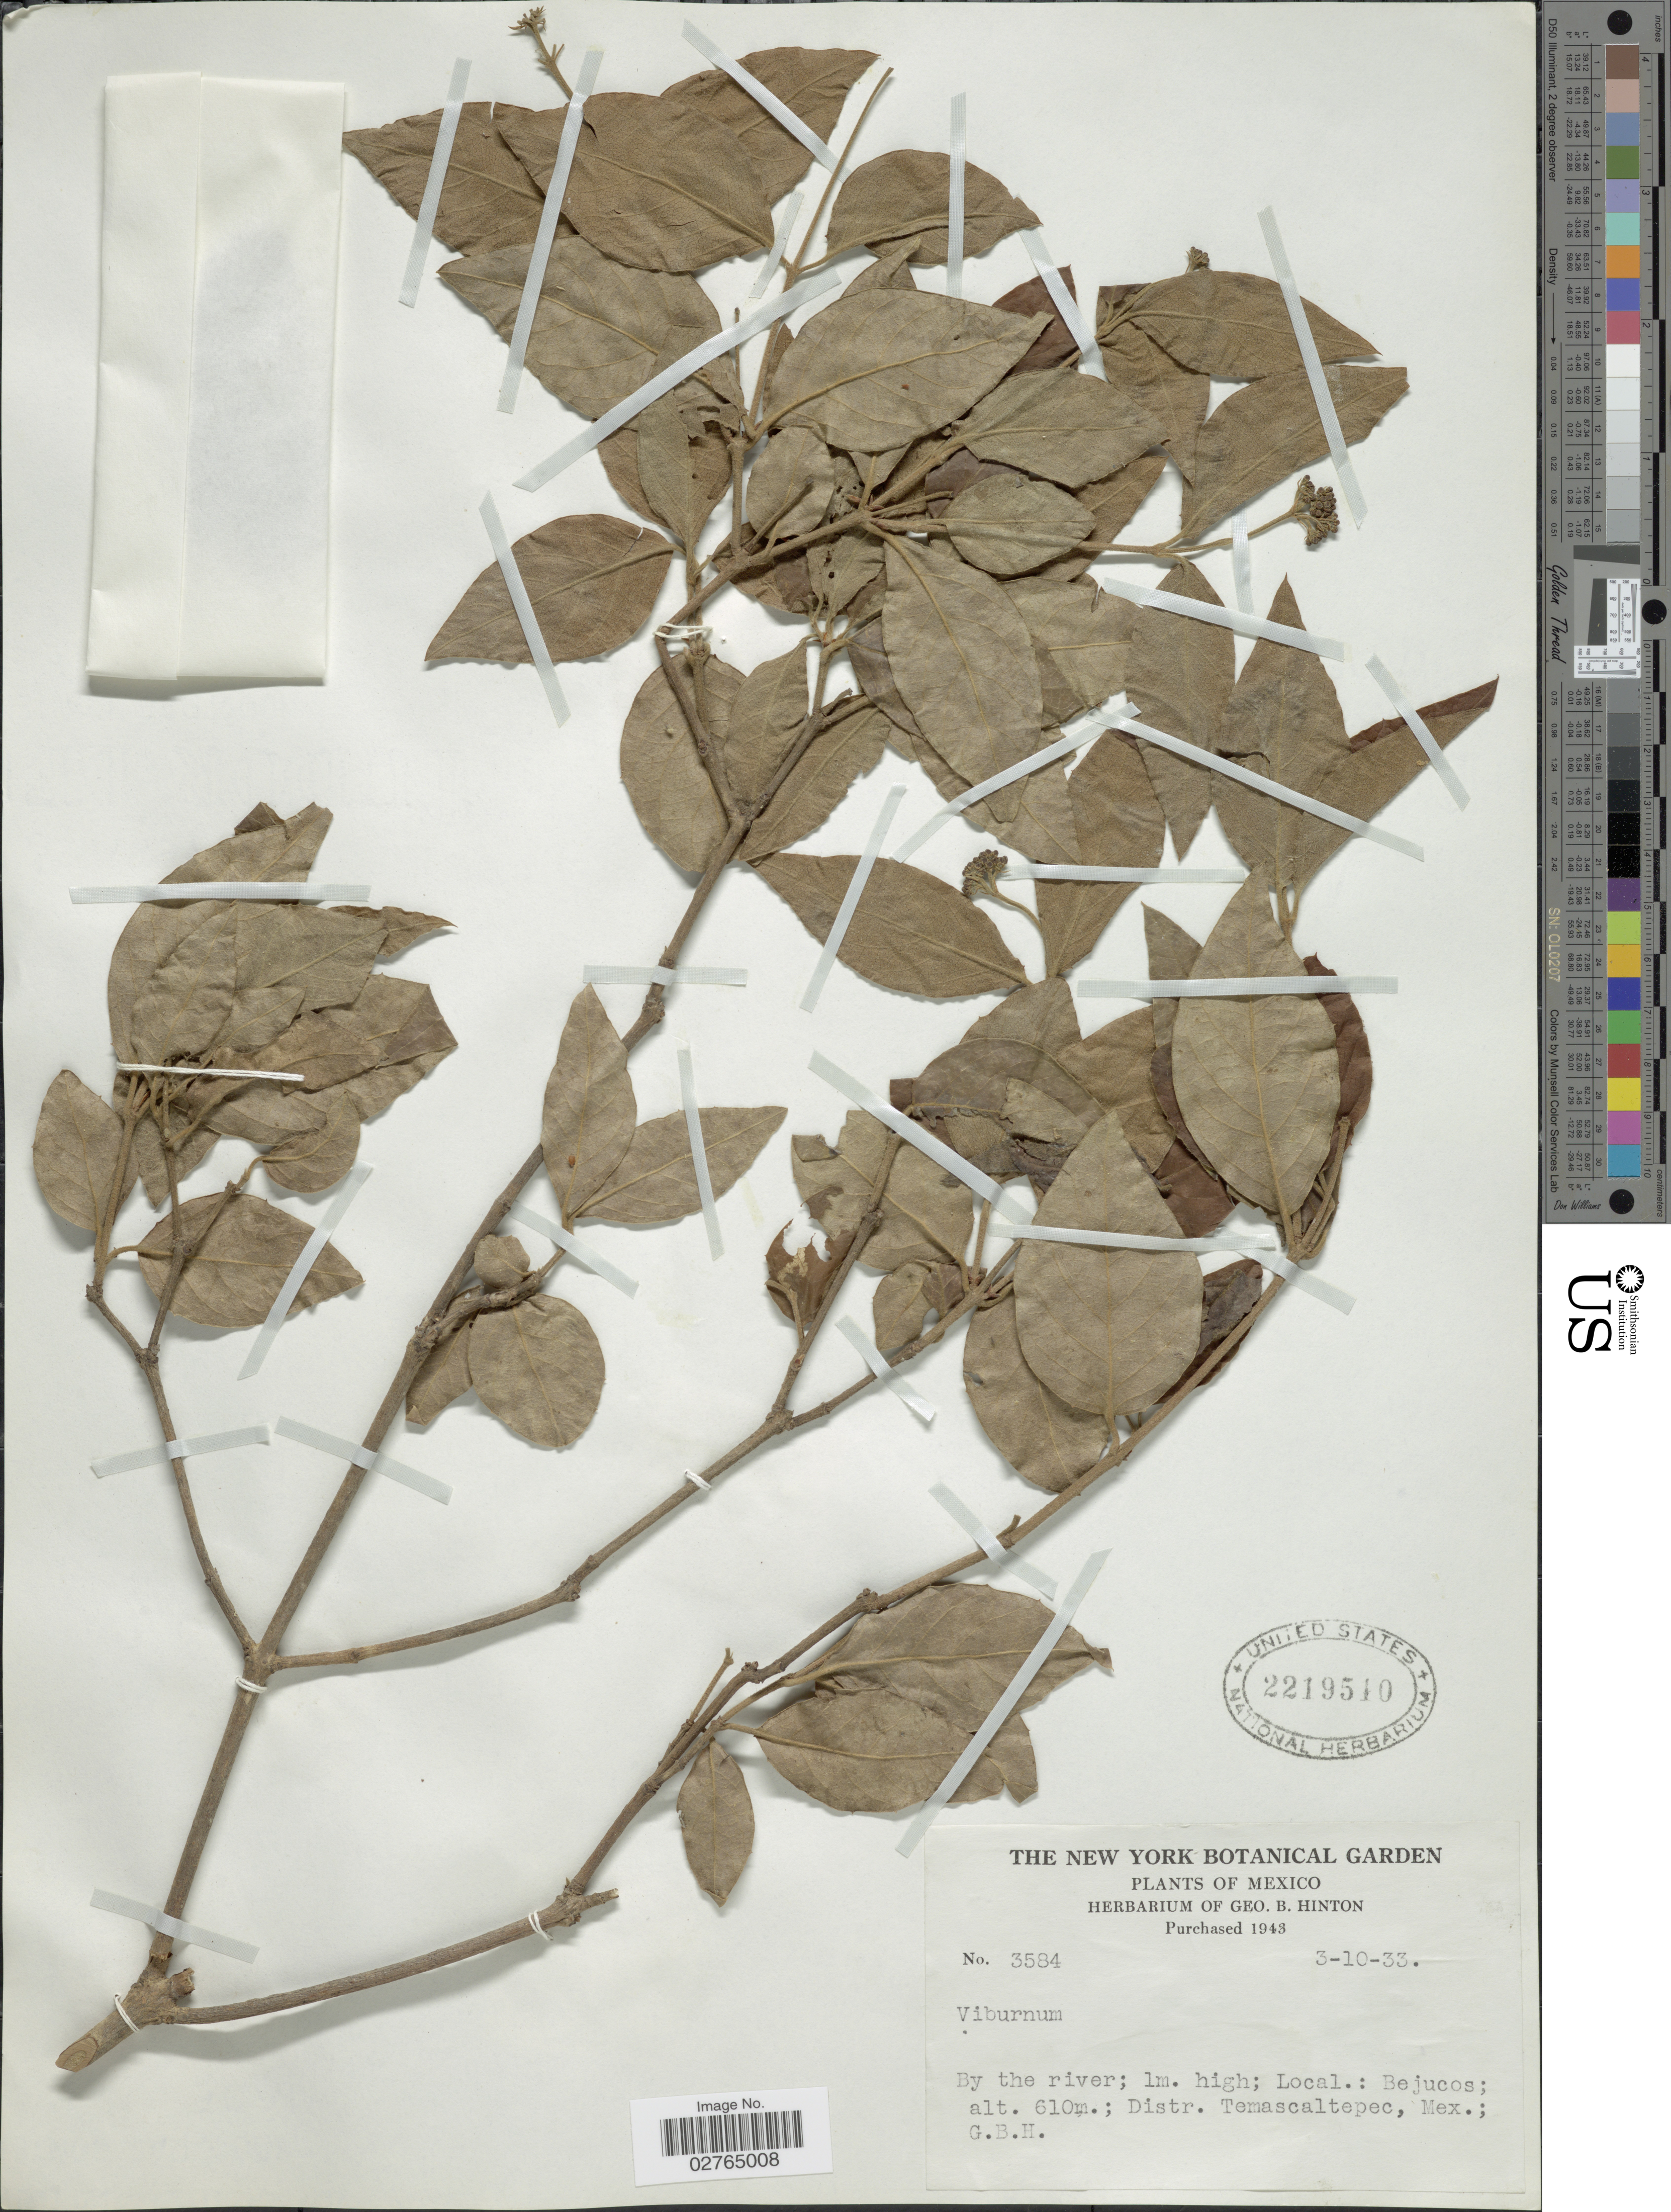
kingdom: Plantae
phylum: Tracheophyta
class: Magnoliopsida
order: Dipsacales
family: Viburnaceae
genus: Viburnum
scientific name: Viburnum sp.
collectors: G. B. Hinton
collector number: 3584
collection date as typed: Transcribed d/m/y: 10/3/33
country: Mexico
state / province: México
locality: By the river. Bejucos; Distr. Temascaltepec.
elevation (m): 610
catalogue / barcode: US 2219510